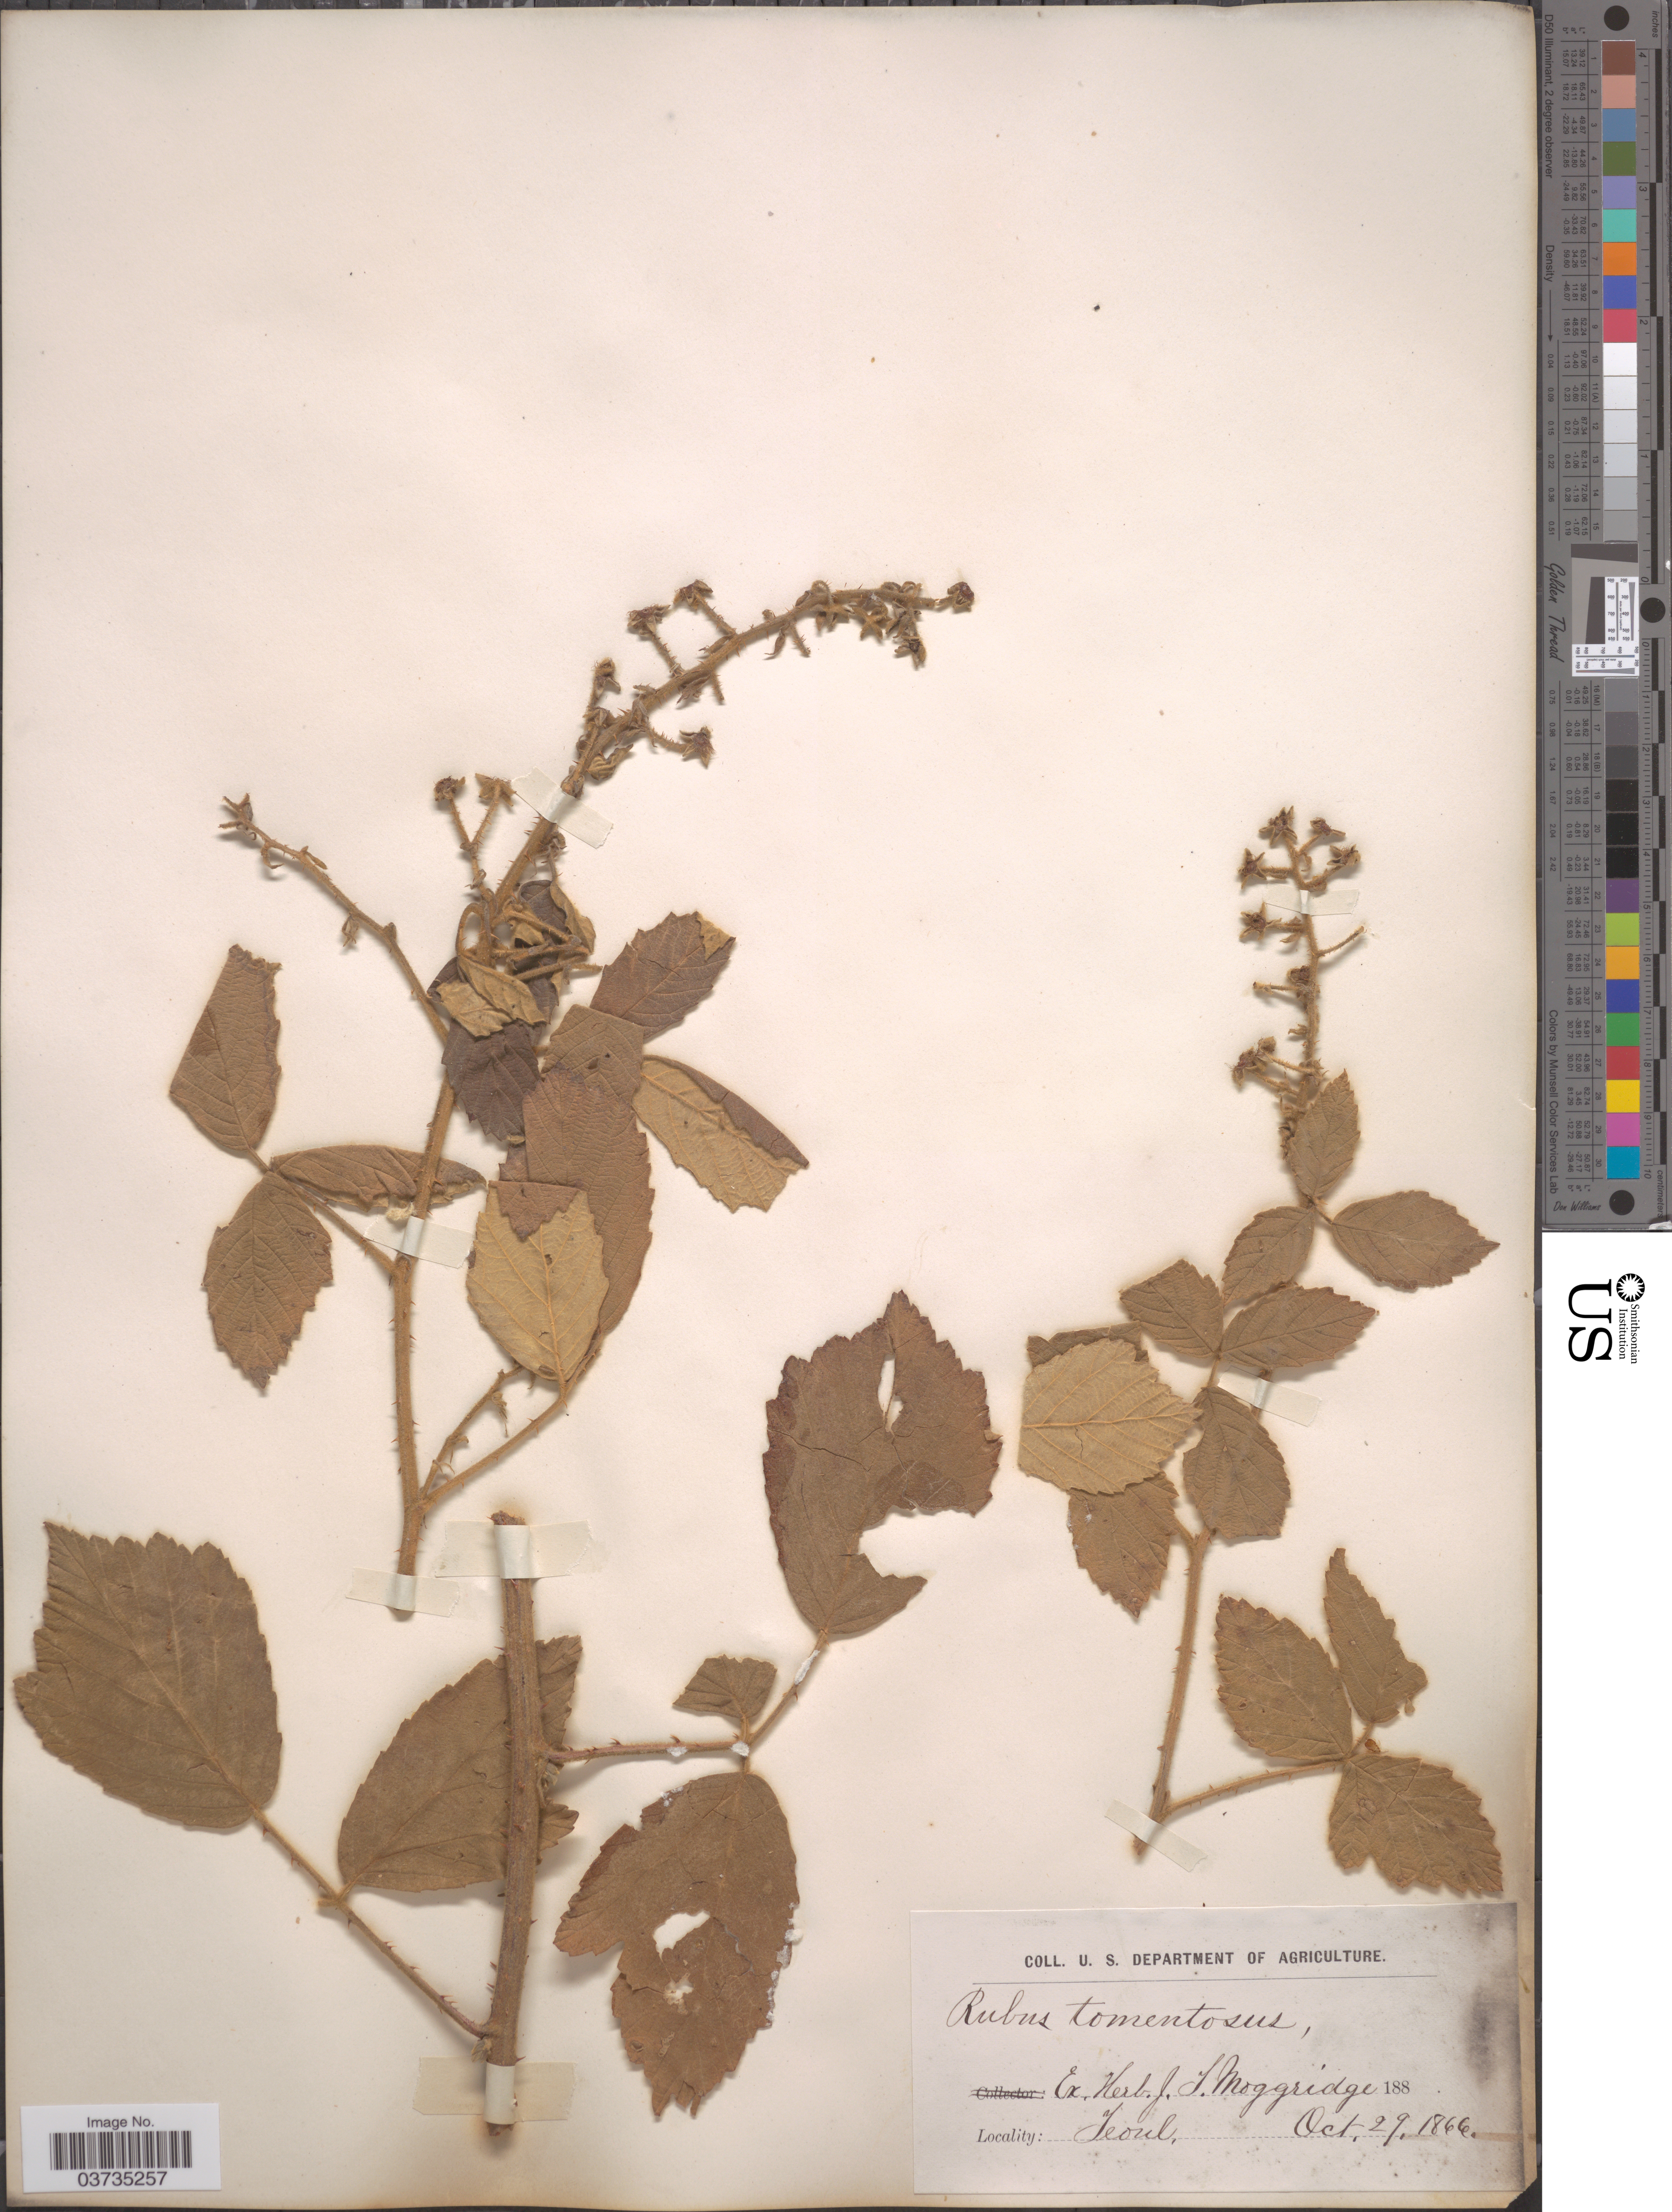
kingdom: Plantae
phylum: Tracheophyta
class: Magnoliopsida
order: Rosales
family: Rosaceae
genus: Rubus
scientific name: Rubus tomentosus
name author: Borkh.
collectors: U.S. Department of Agriculture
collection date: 1866-10-29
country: South Korea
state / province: Seoul Special City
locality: Seoul.